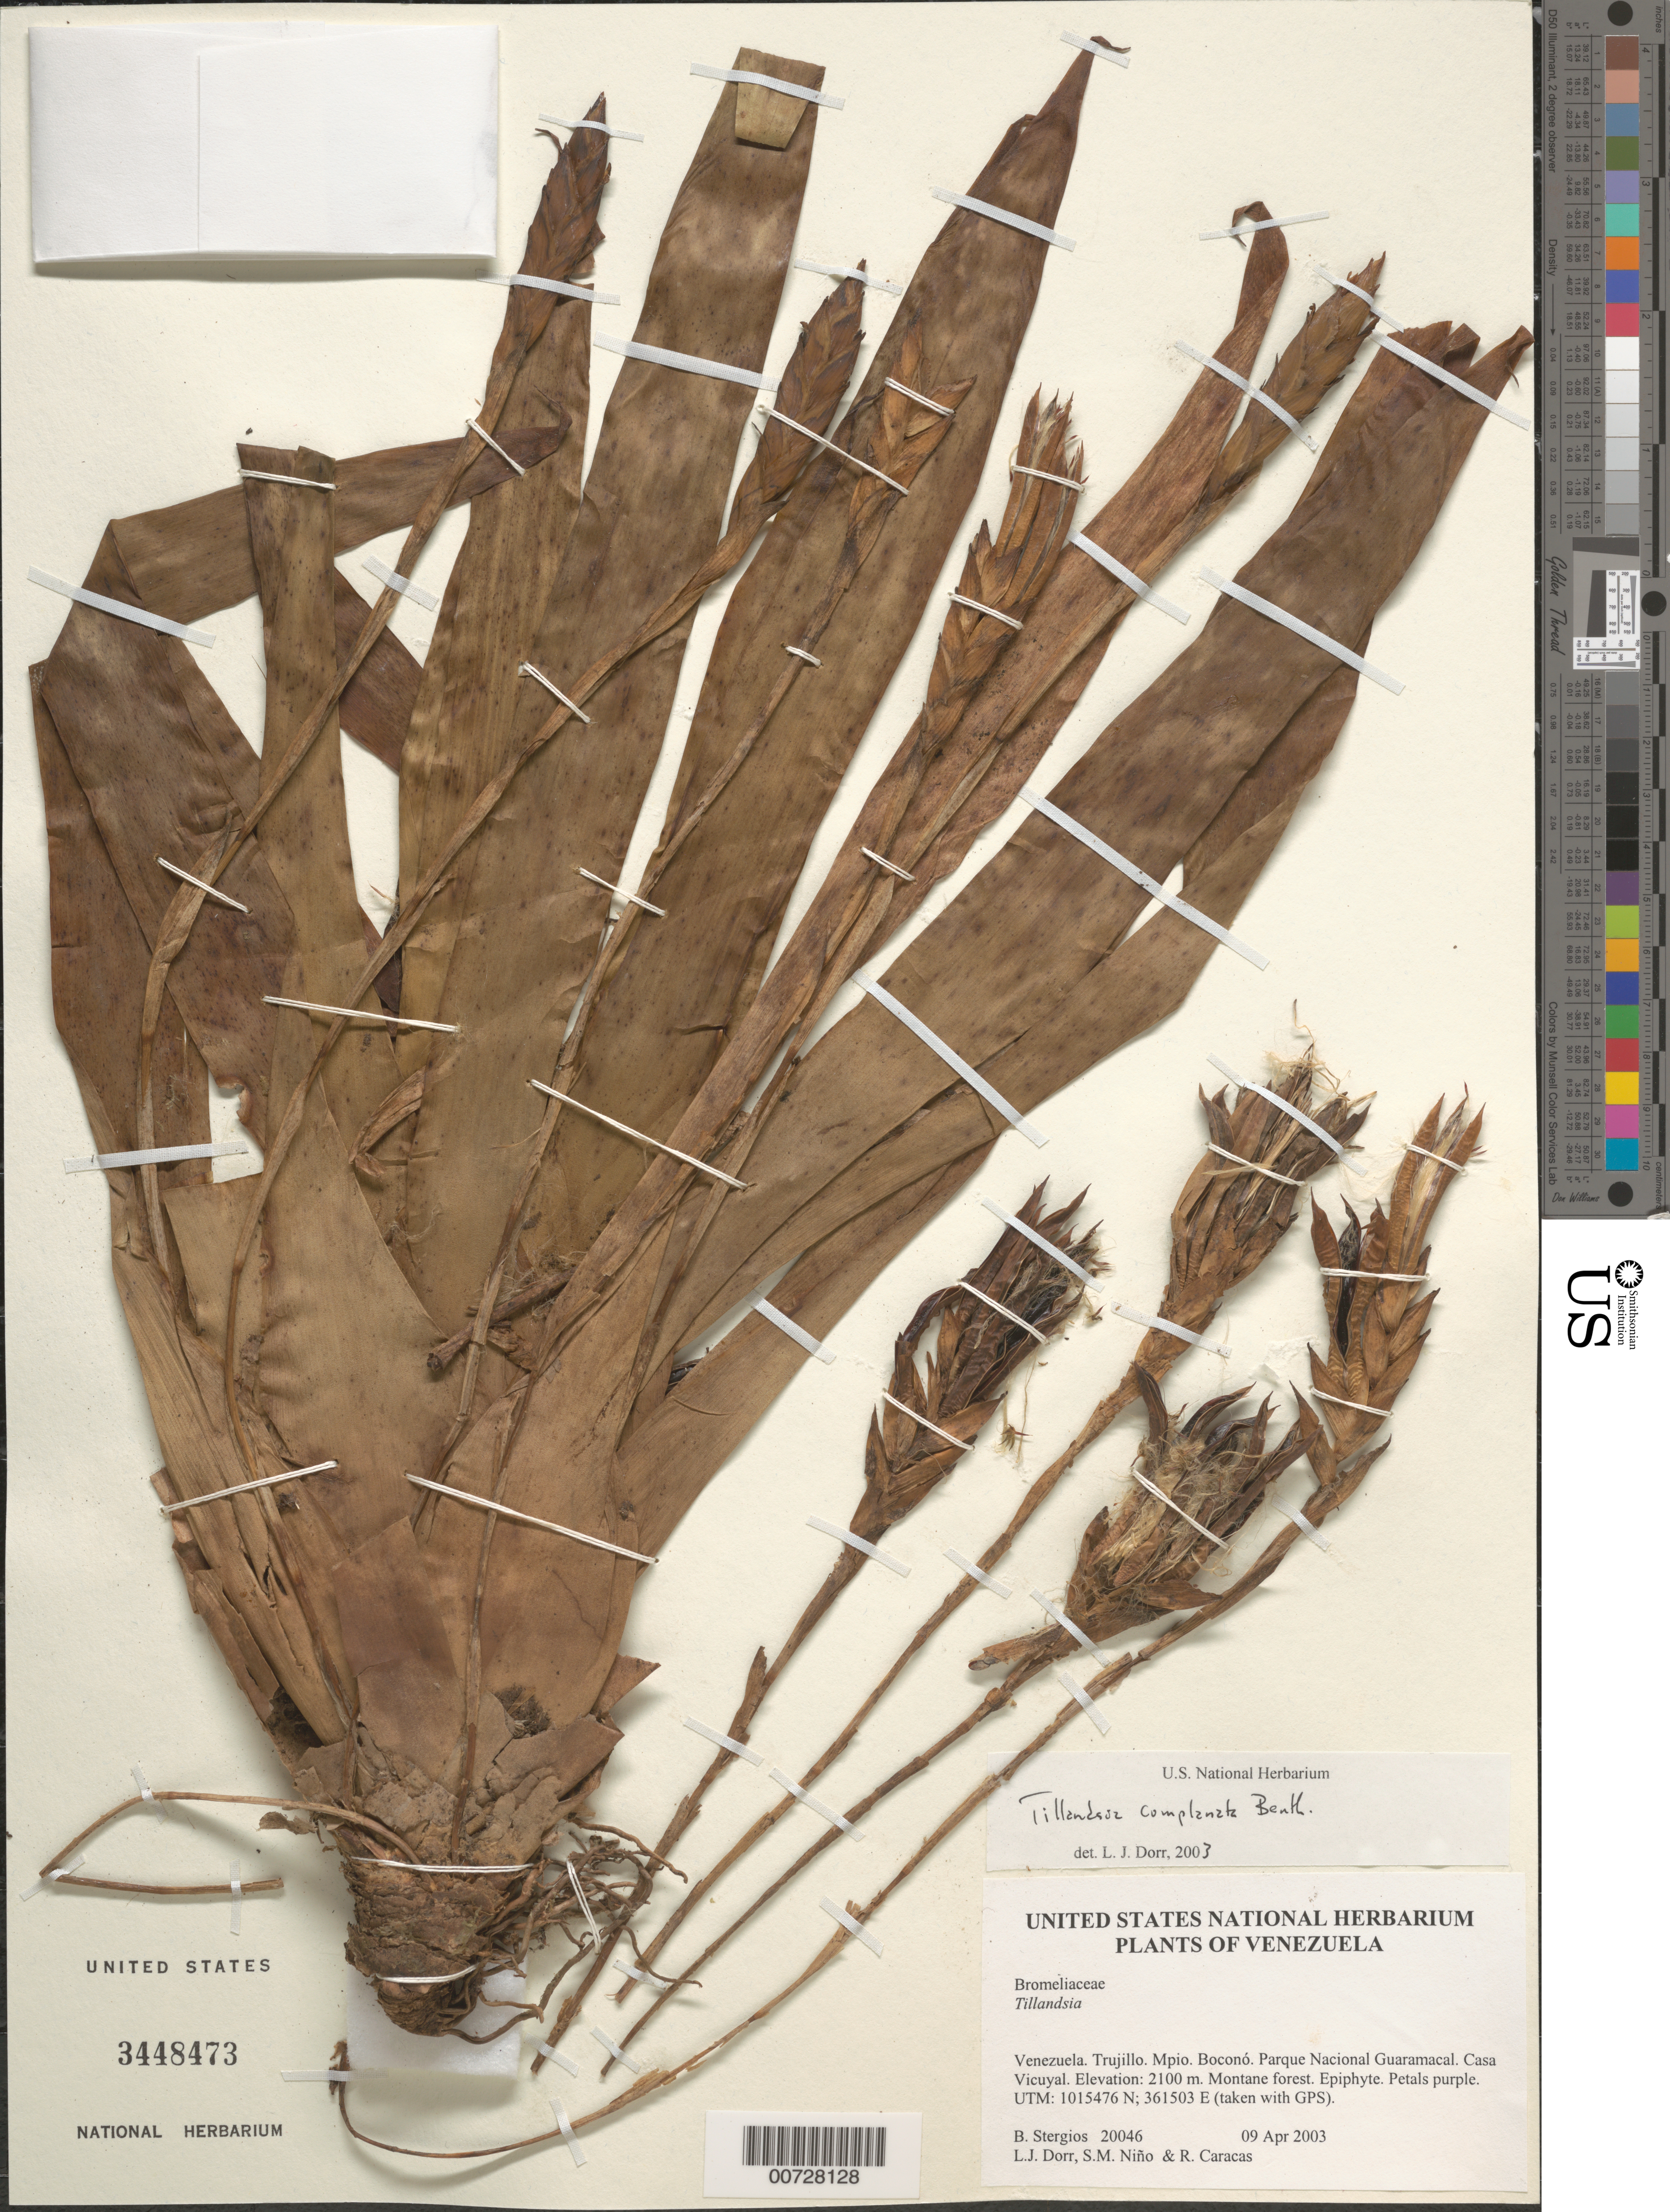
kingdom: Plantae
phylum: Tracheophyta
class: Liliopsida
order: Poales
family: Bromeliaceae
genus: Tillandsia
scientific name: Tillandsia complanata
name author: Benth.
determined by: Dorr, L. J., (BOT), Smithsonian Institution - National Museum of Natural History (UNITED STATES)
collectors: B. G. Stergios, L. J. Dorr, S. M. Niño & R. Caracas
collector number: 20046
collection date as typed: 09 Apr 2003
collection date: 2003-04-09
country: Venezuela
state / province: Trujillo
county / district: Boconó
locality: Parque Nacional Guaramacal. Casa Vicuyal.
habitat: Montane forest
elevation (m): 2100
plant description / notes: PORT, US, VEN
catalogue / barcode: US 3448473